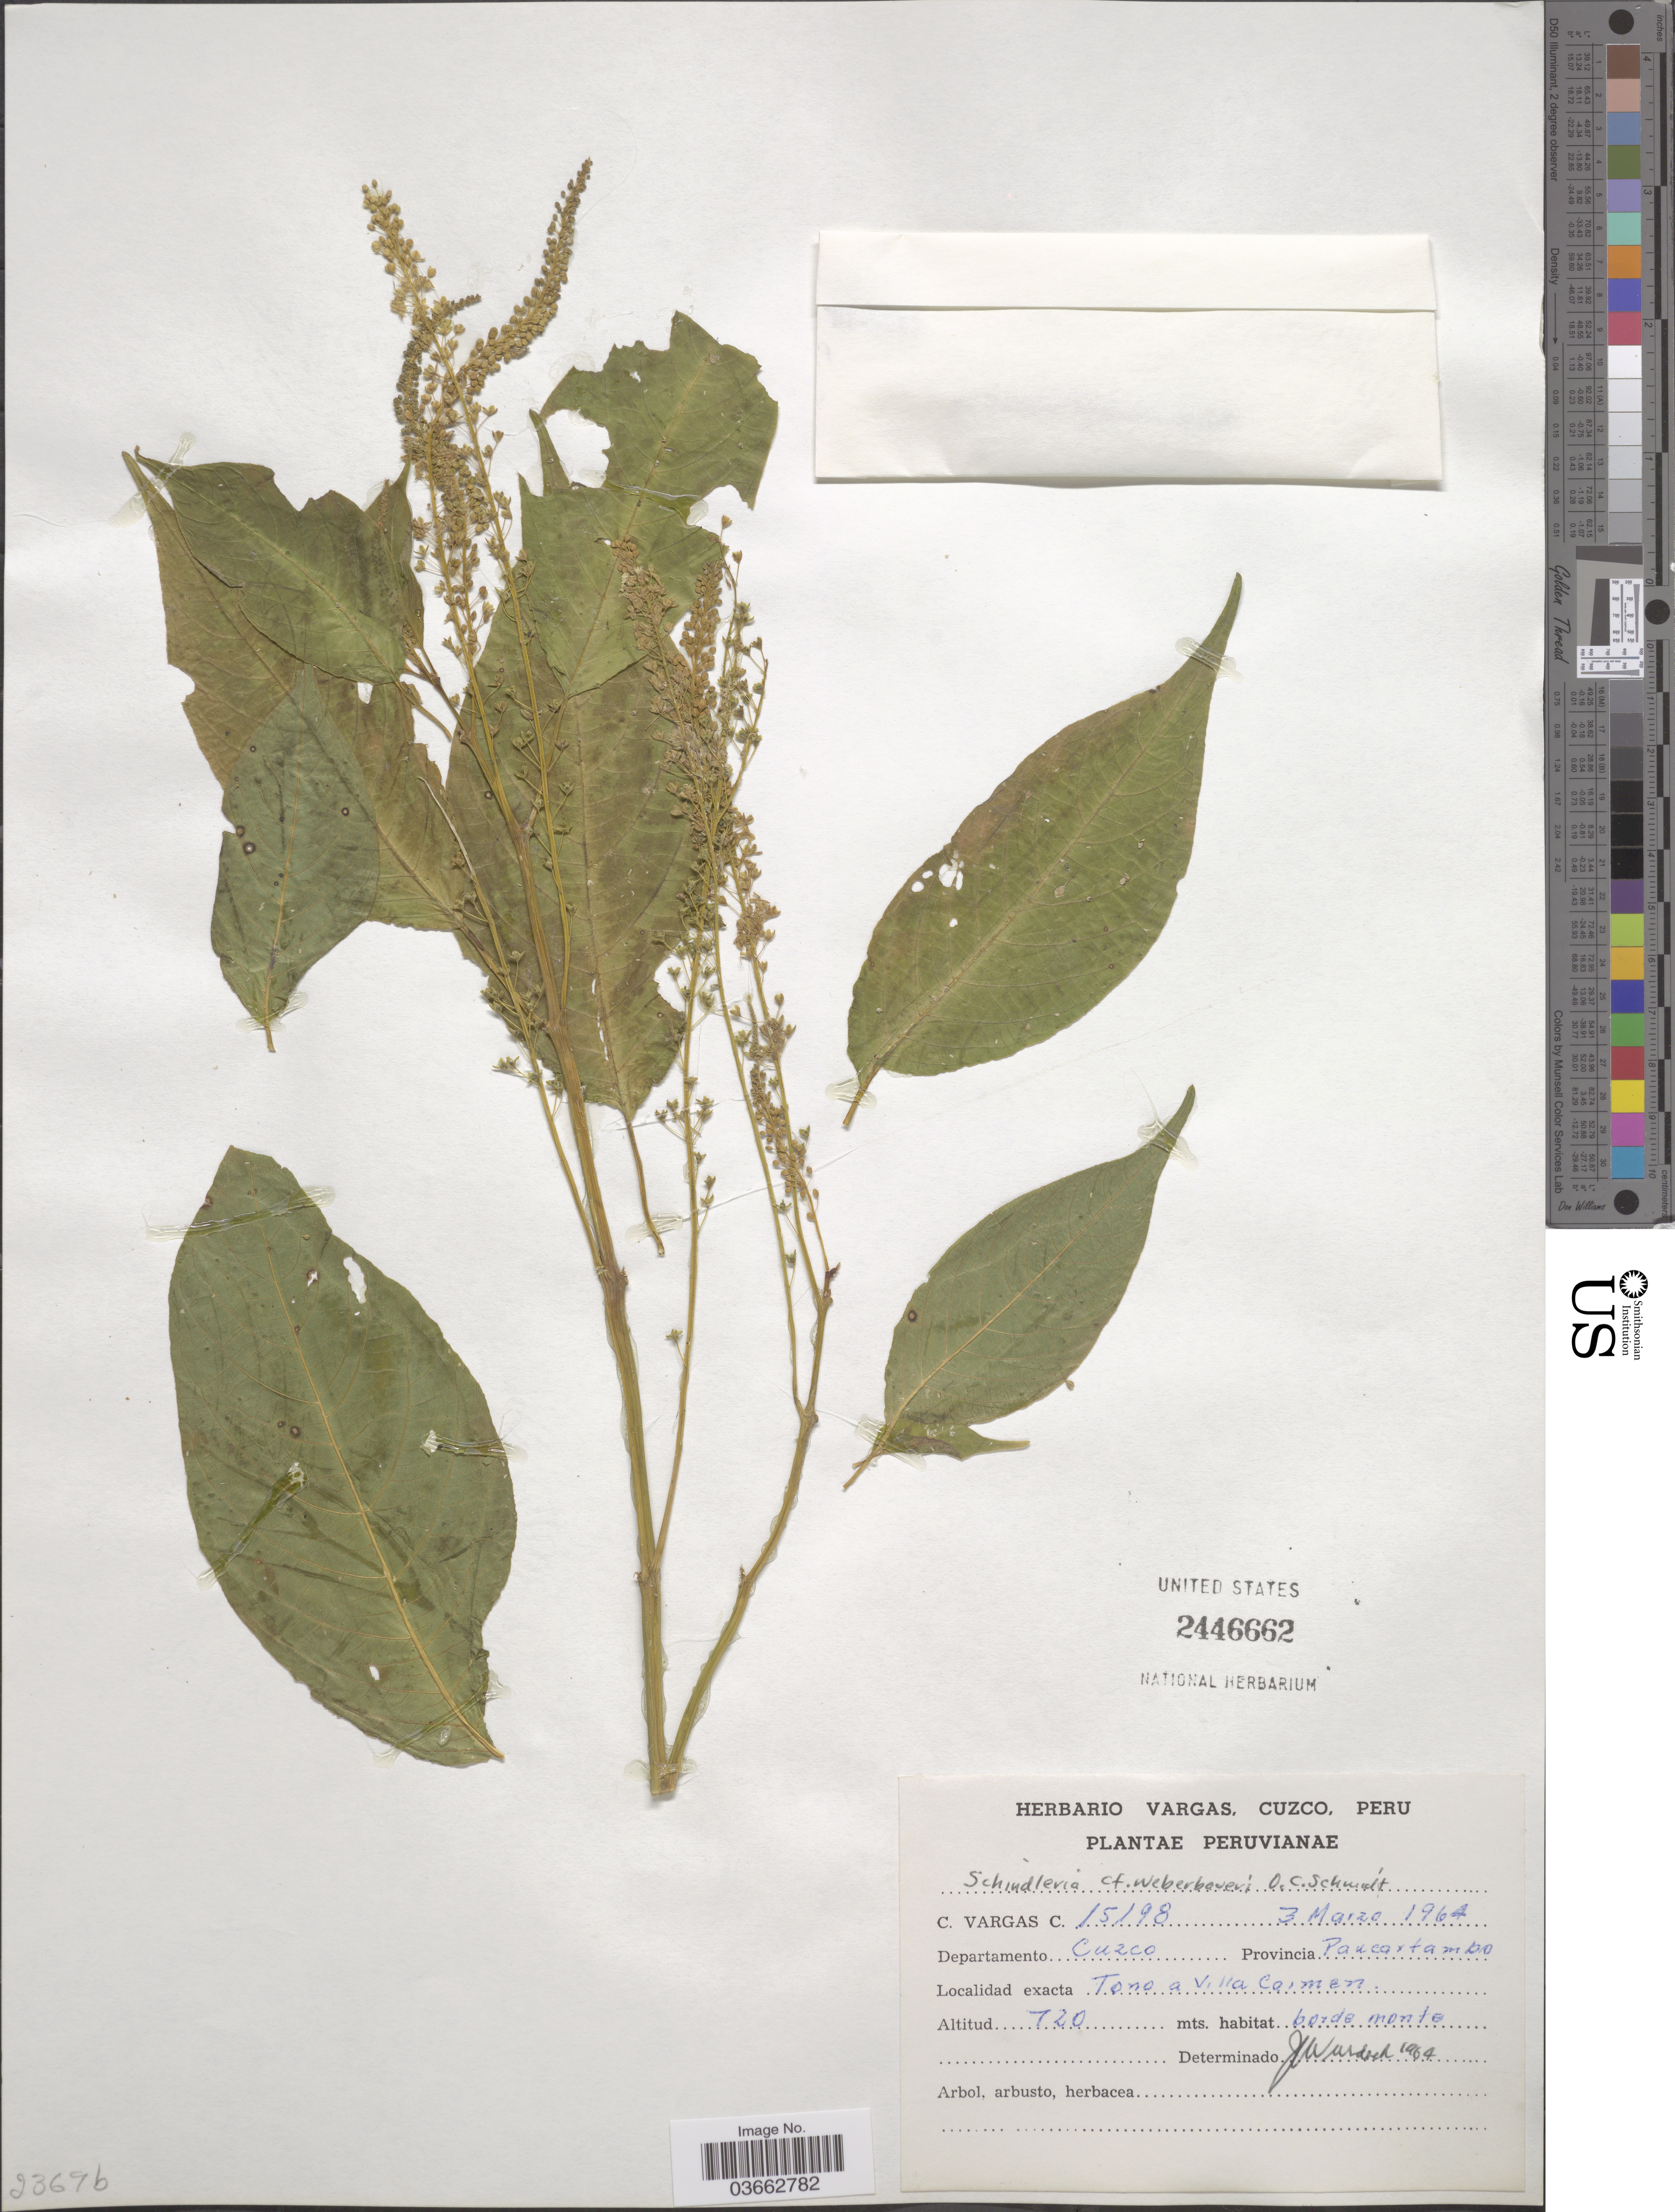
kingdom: Plantae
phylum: Tracheophyta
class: Magnoliopsida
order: Caryophyllales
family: Phytolaccaceae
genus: Schindleria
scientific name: Schindleria weberbaueri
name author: O.C. Schmidt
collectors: C. Vargas Calderón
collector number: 15198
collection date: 1964-03-03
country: Peru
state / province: Cusco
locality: Departamento Cuzco. Provincia Paucartambo. Tono a Villa Carmen.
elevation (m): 720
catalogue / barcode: US 244662